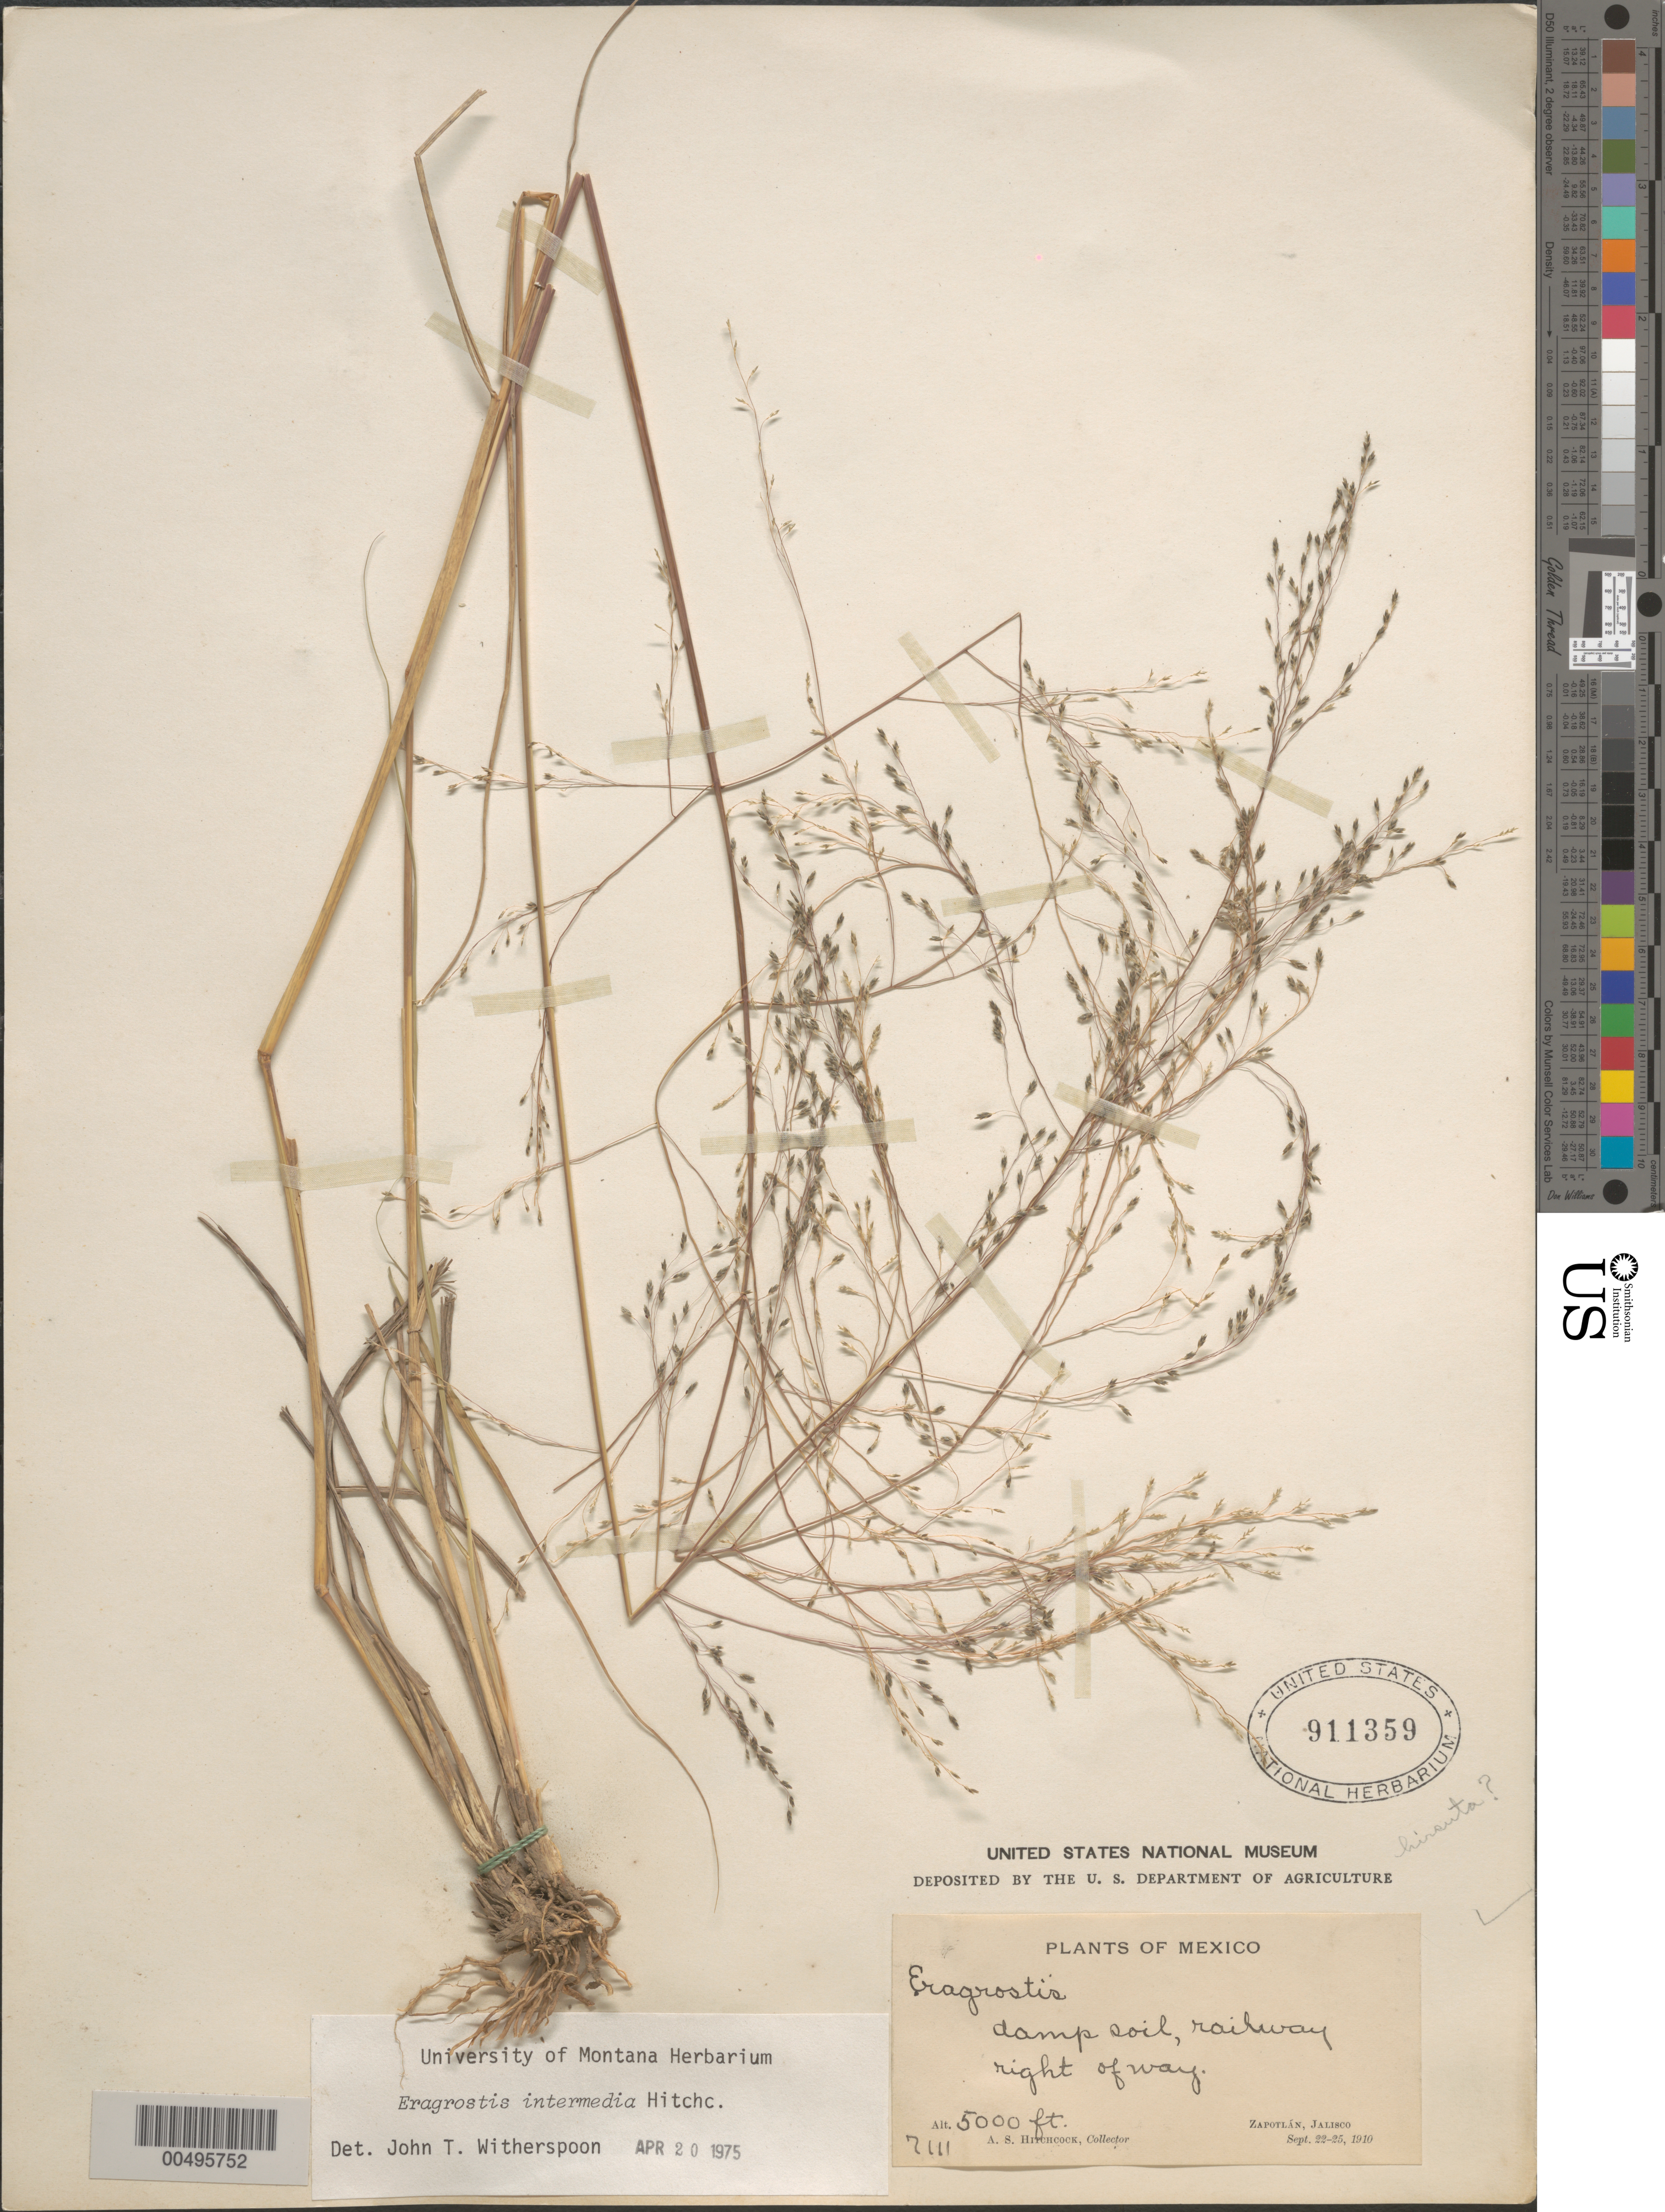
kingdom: Plantae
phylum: Tracheophyta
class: Liliopsida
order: Poales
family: Poaceae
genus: Eragrostis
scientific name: Eragrostis intermedia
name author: Hitchc.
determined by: Witherspoon, John T.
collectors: A. S. Hitchcock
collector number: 7111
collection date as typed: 22 Sep 1910 to 25 Sep 1910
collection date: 1910-09-22/1910-09-25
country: Mexico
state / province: Jalisco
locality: Zapotlán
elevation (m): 1524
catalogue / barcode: US 911359